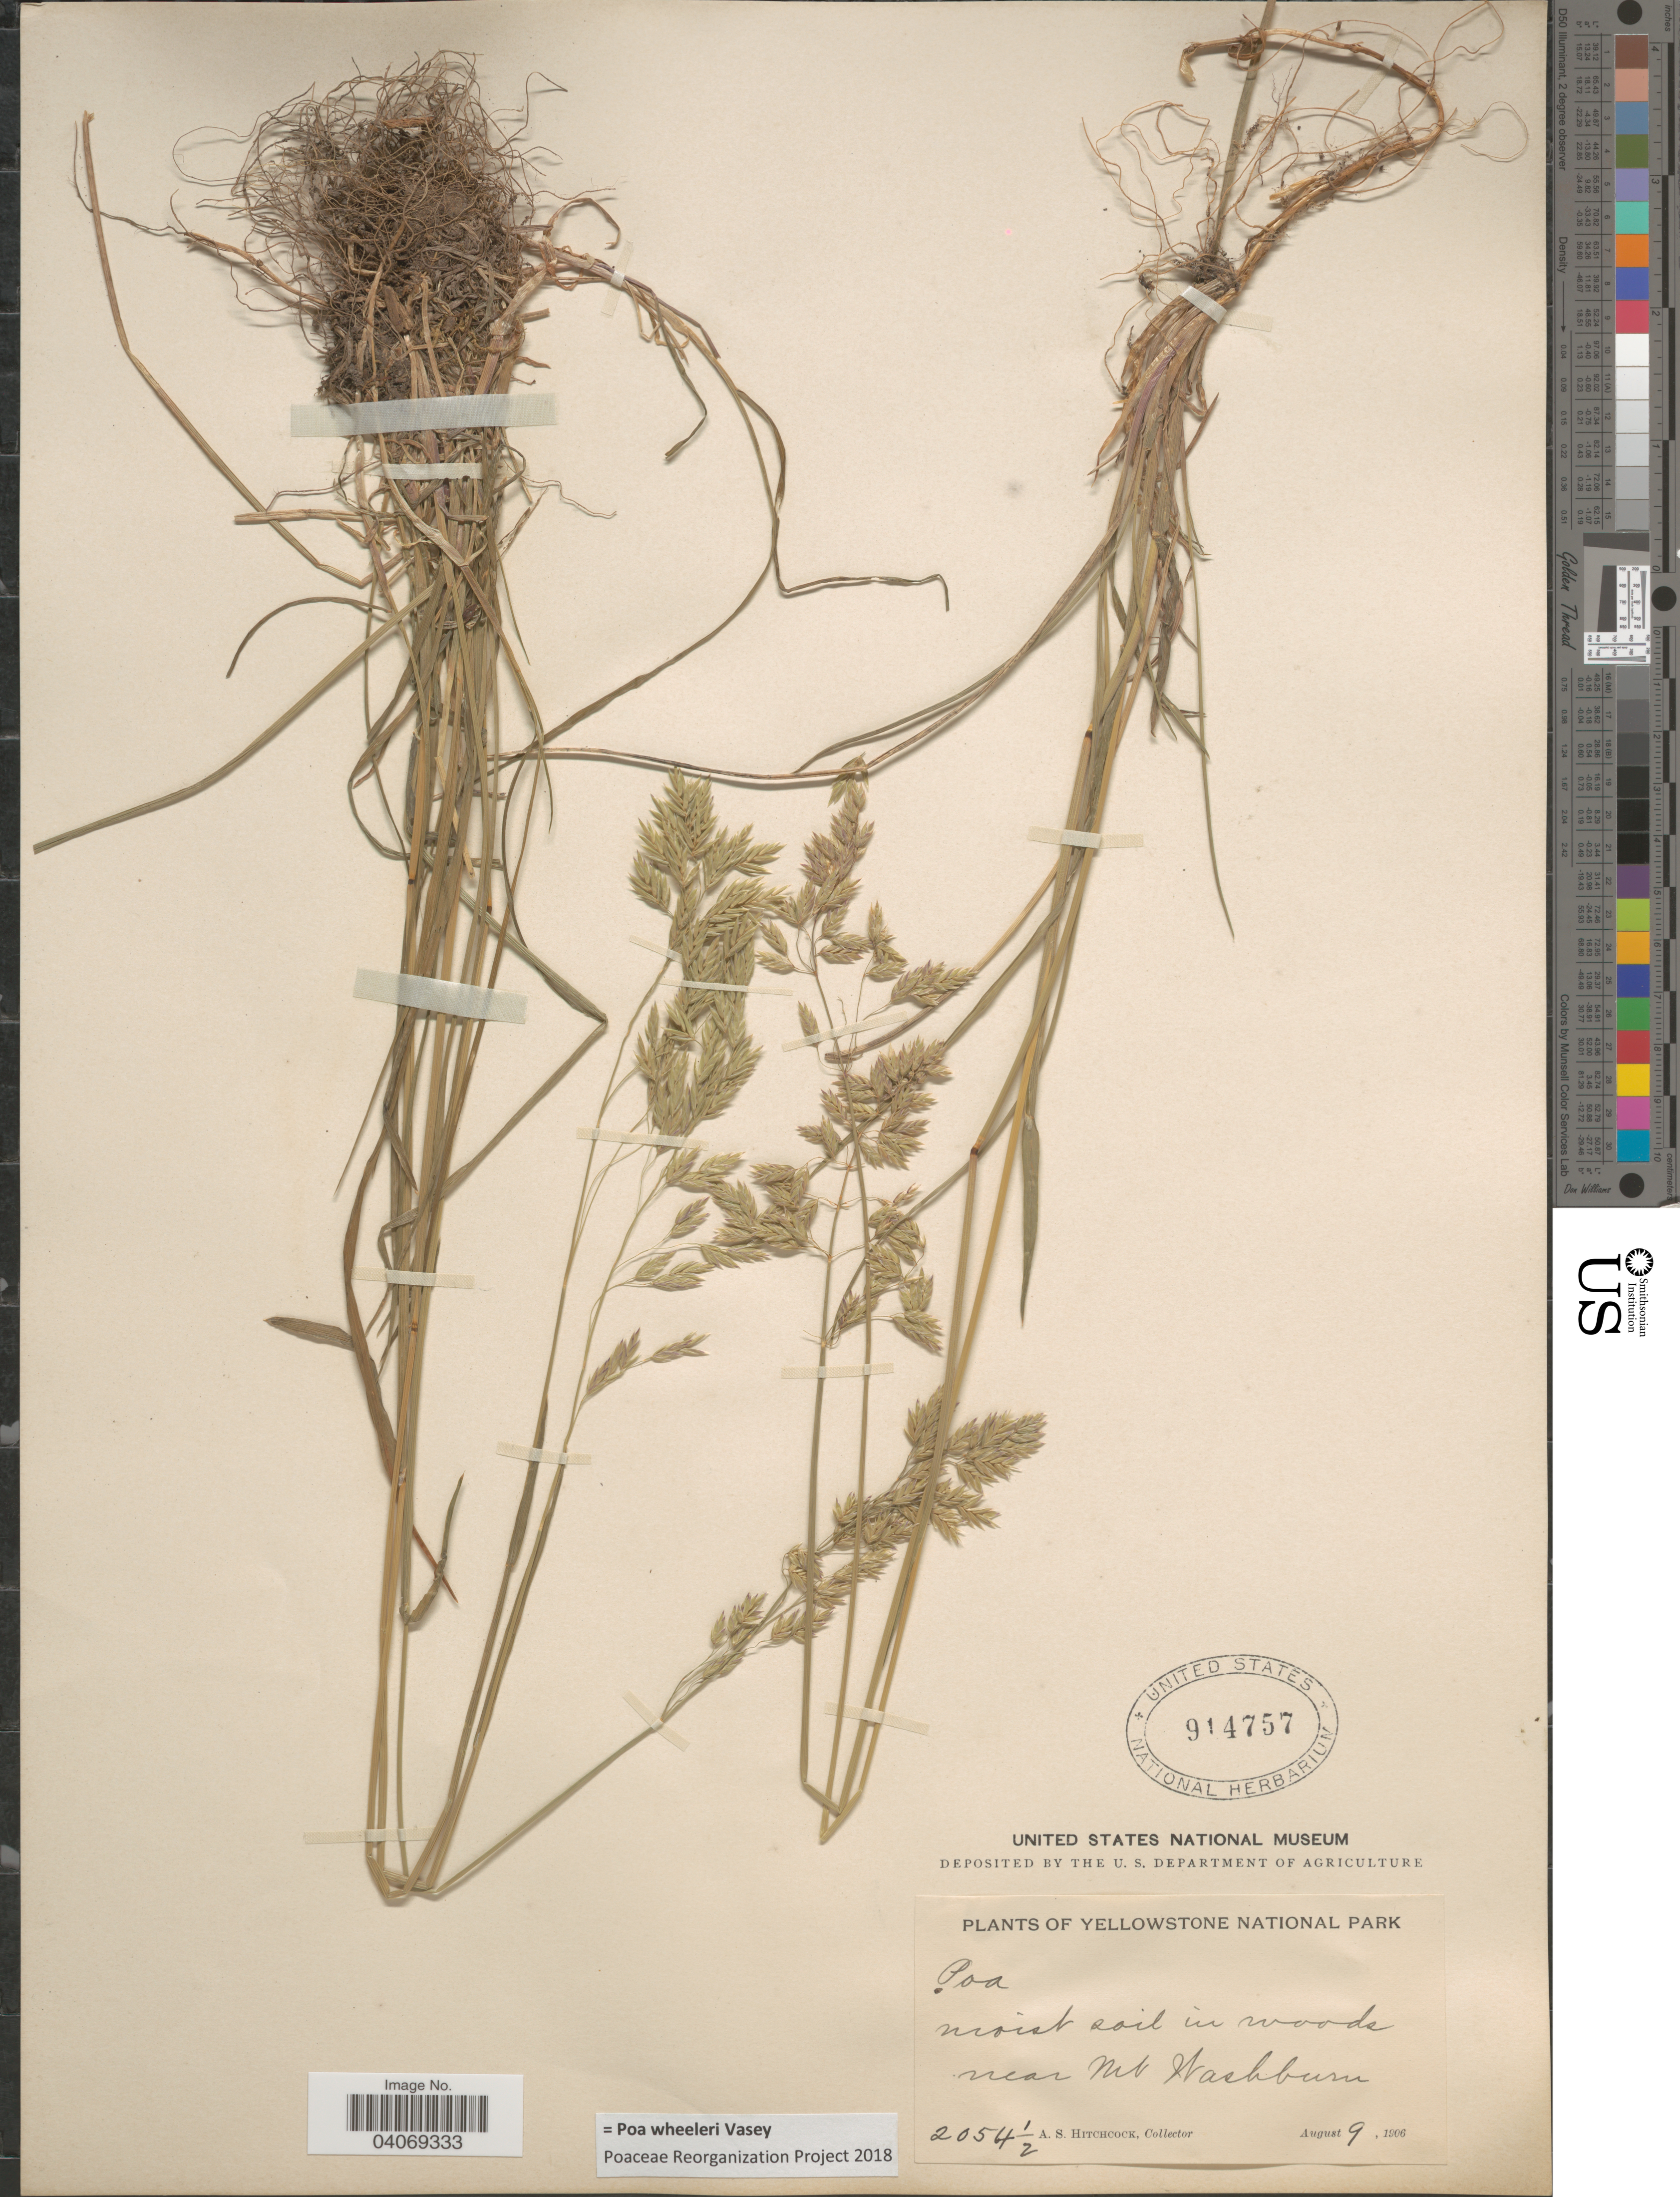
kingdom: Plantae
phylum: Tracheophyta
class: Liliopsida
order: Poales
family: Poaceae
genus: Poa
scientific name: Poa wheeleri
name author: Vasey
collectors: A. S. Hitchcock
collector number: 2054½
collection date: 1906-08-09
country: United States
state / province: Wyoming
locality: Yellowstone National Park. Moist soil in woods near Mt Washburn.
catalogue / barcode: US 914757